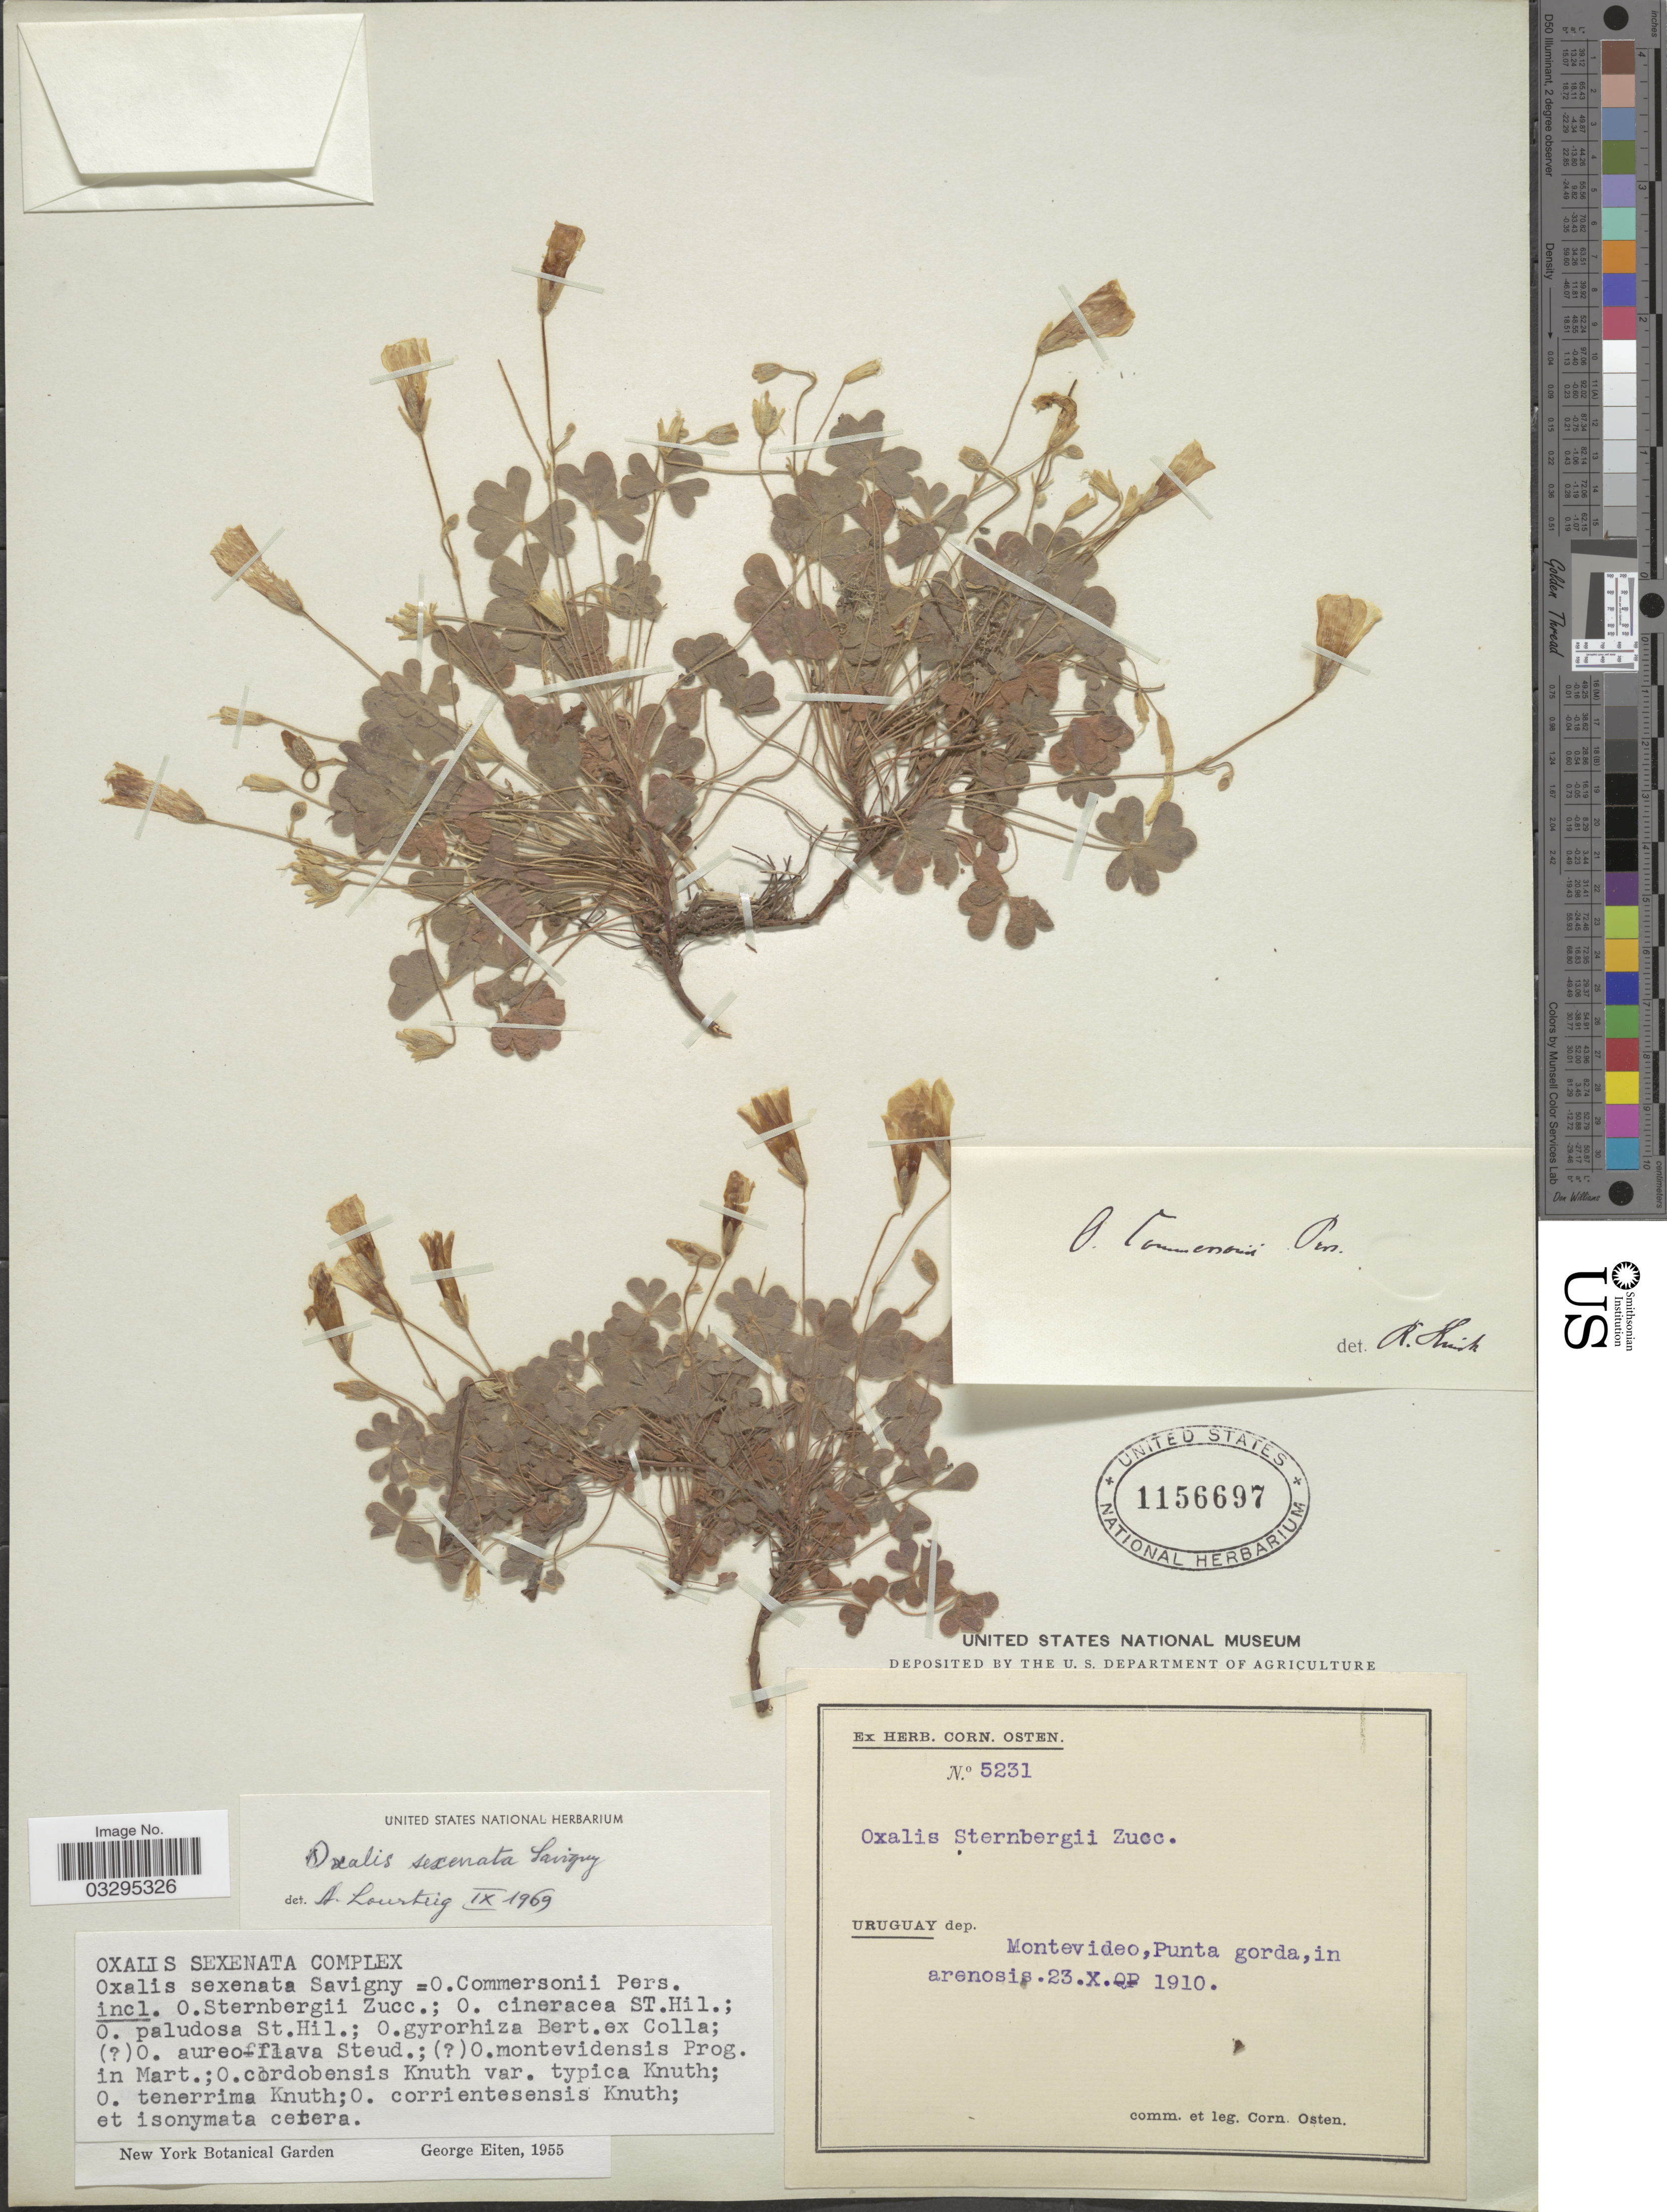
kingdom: Plantae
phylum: Tracheophyta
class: Magnoliopsida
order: Oxalidales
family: Oxalidaceae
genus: Oxalis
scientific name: Oxalis conorrhiza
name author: Jacq.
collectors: C. Osten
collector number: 5231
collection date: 1910-10-23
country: Uruguay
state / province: Montevideo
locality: Dep. Montevideo, Punta gorda, in arenosis.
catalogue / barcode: US 1156697